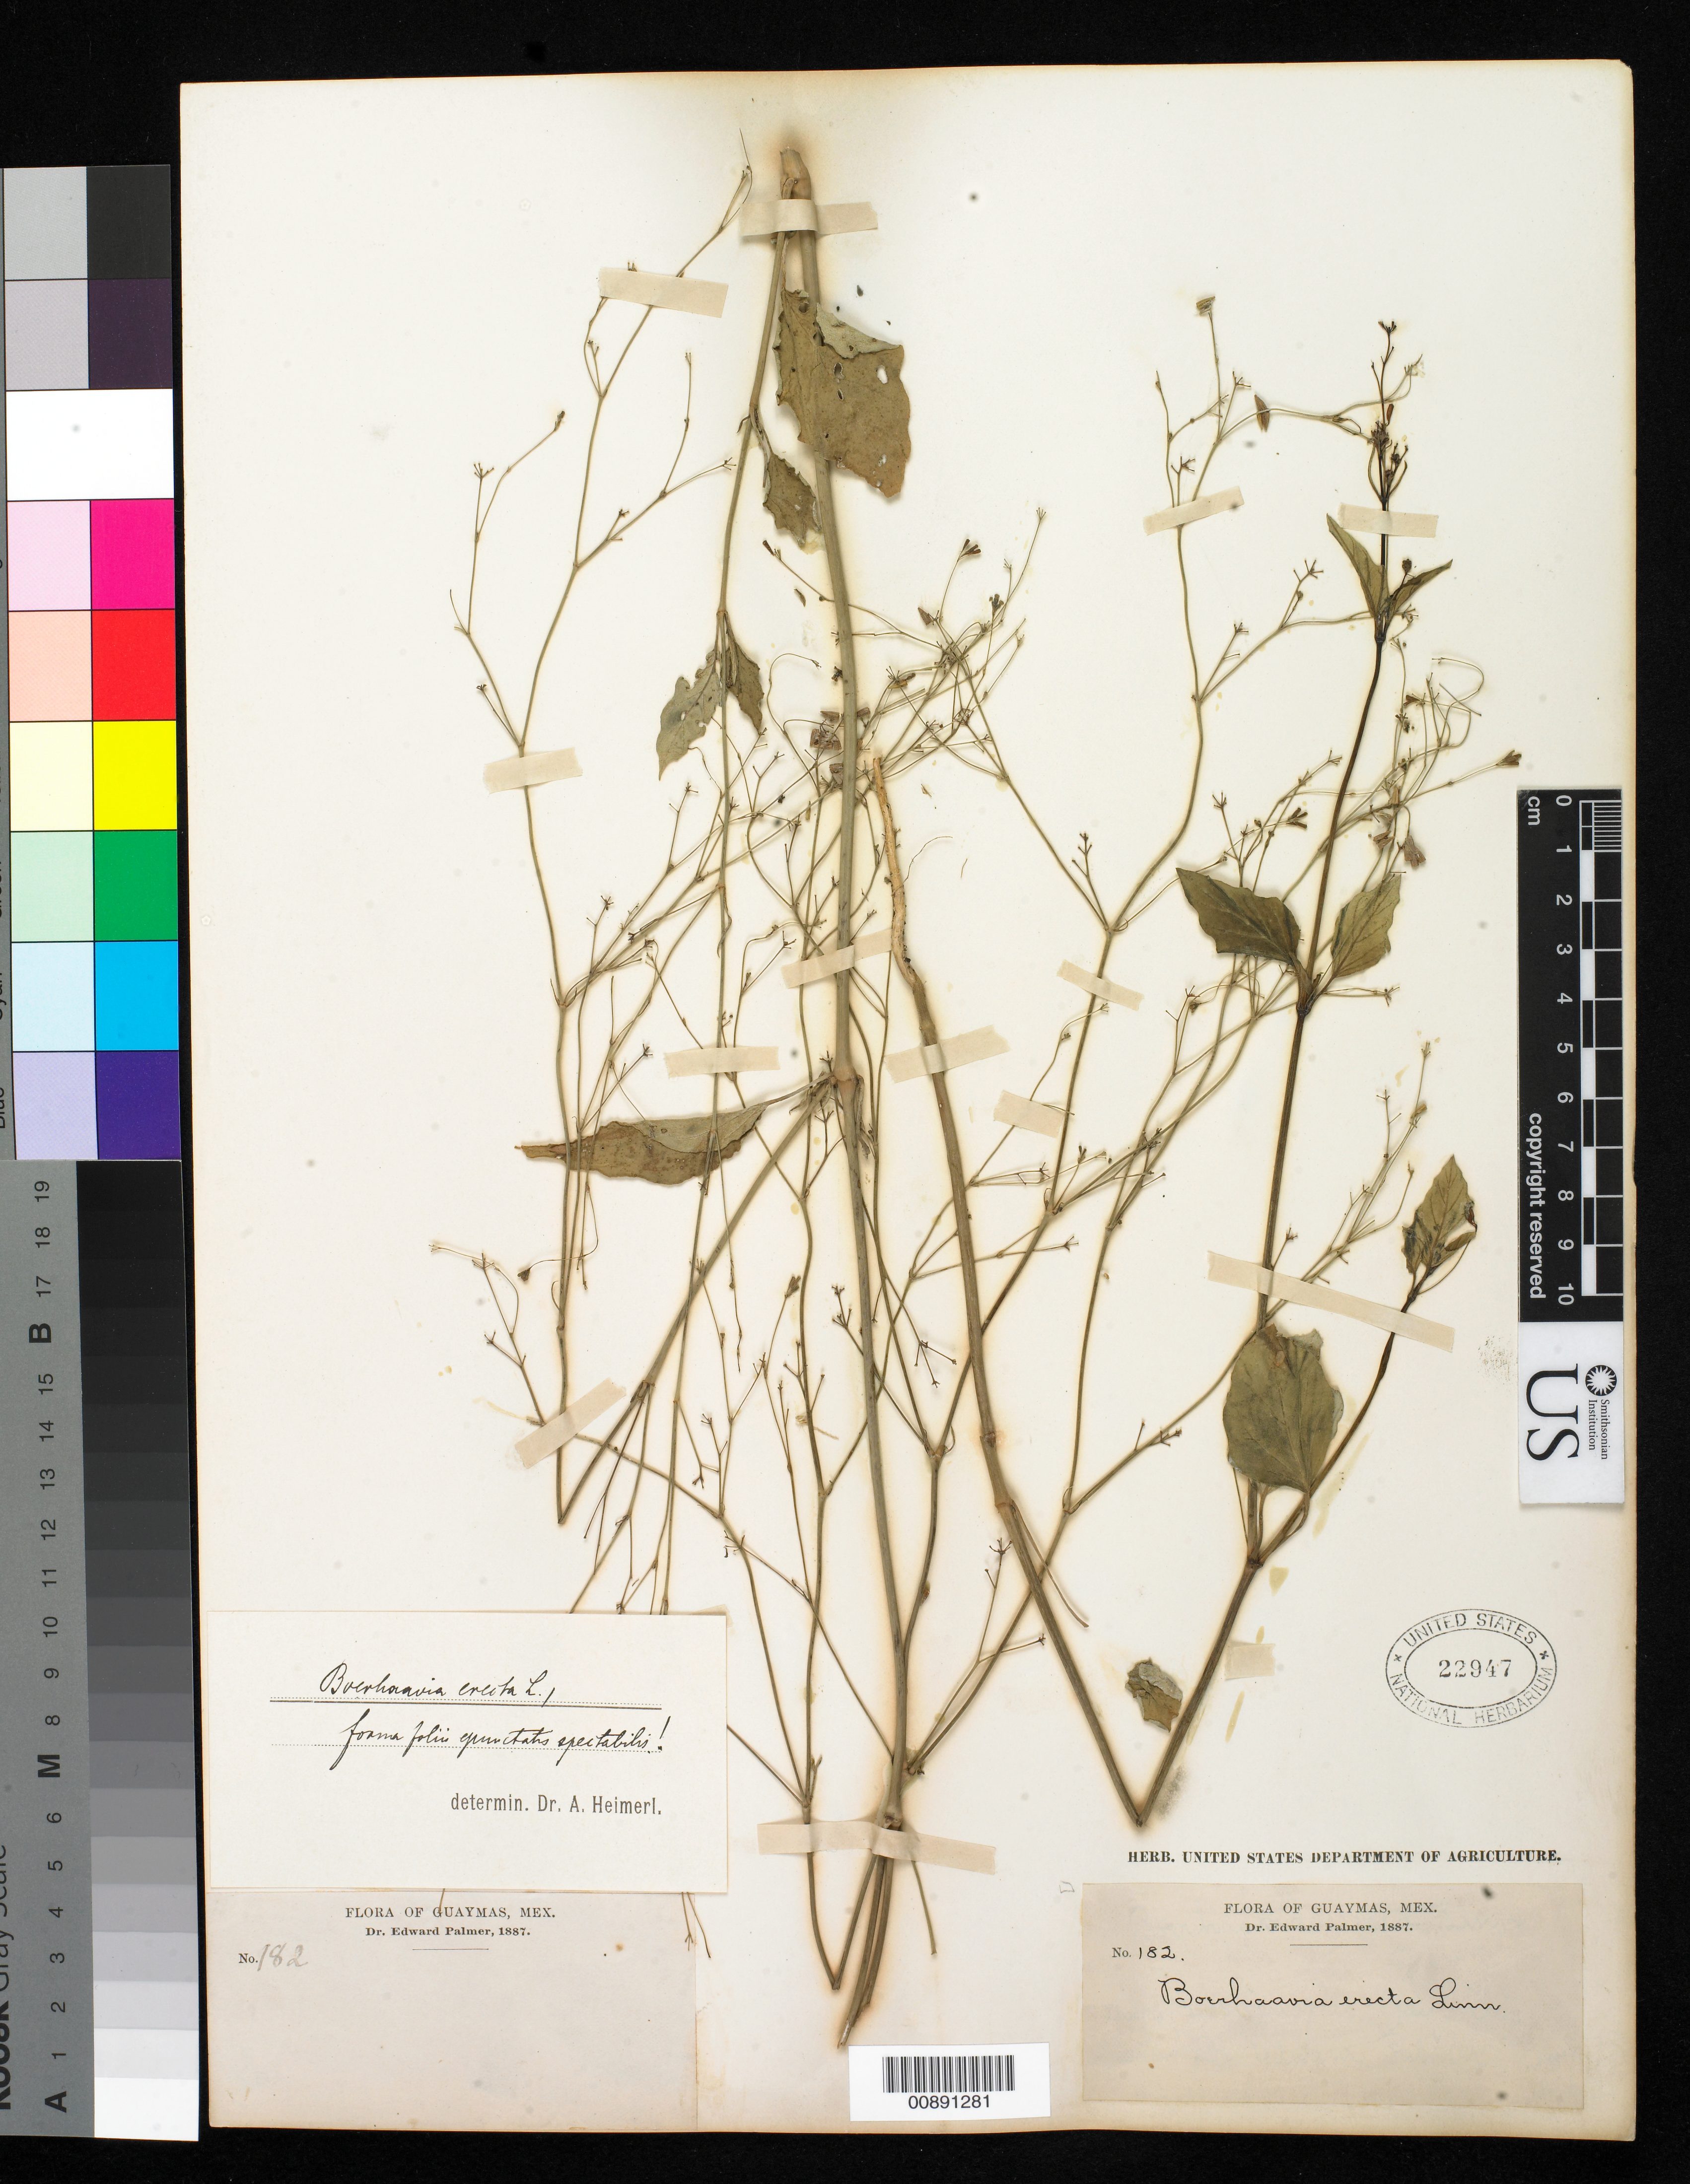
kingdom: Plantae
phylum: Tracheophyta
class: Magnoliopsida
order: Caryophyllales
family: Nyctaginaceae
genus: Boerhavia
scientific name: Boerhavia erecta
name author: L.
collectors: E. Palmer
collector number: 182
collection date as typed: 1887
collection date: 1887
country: Mexico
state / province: Sonora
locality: Guaymas, Sonora.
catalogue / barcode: US 22947